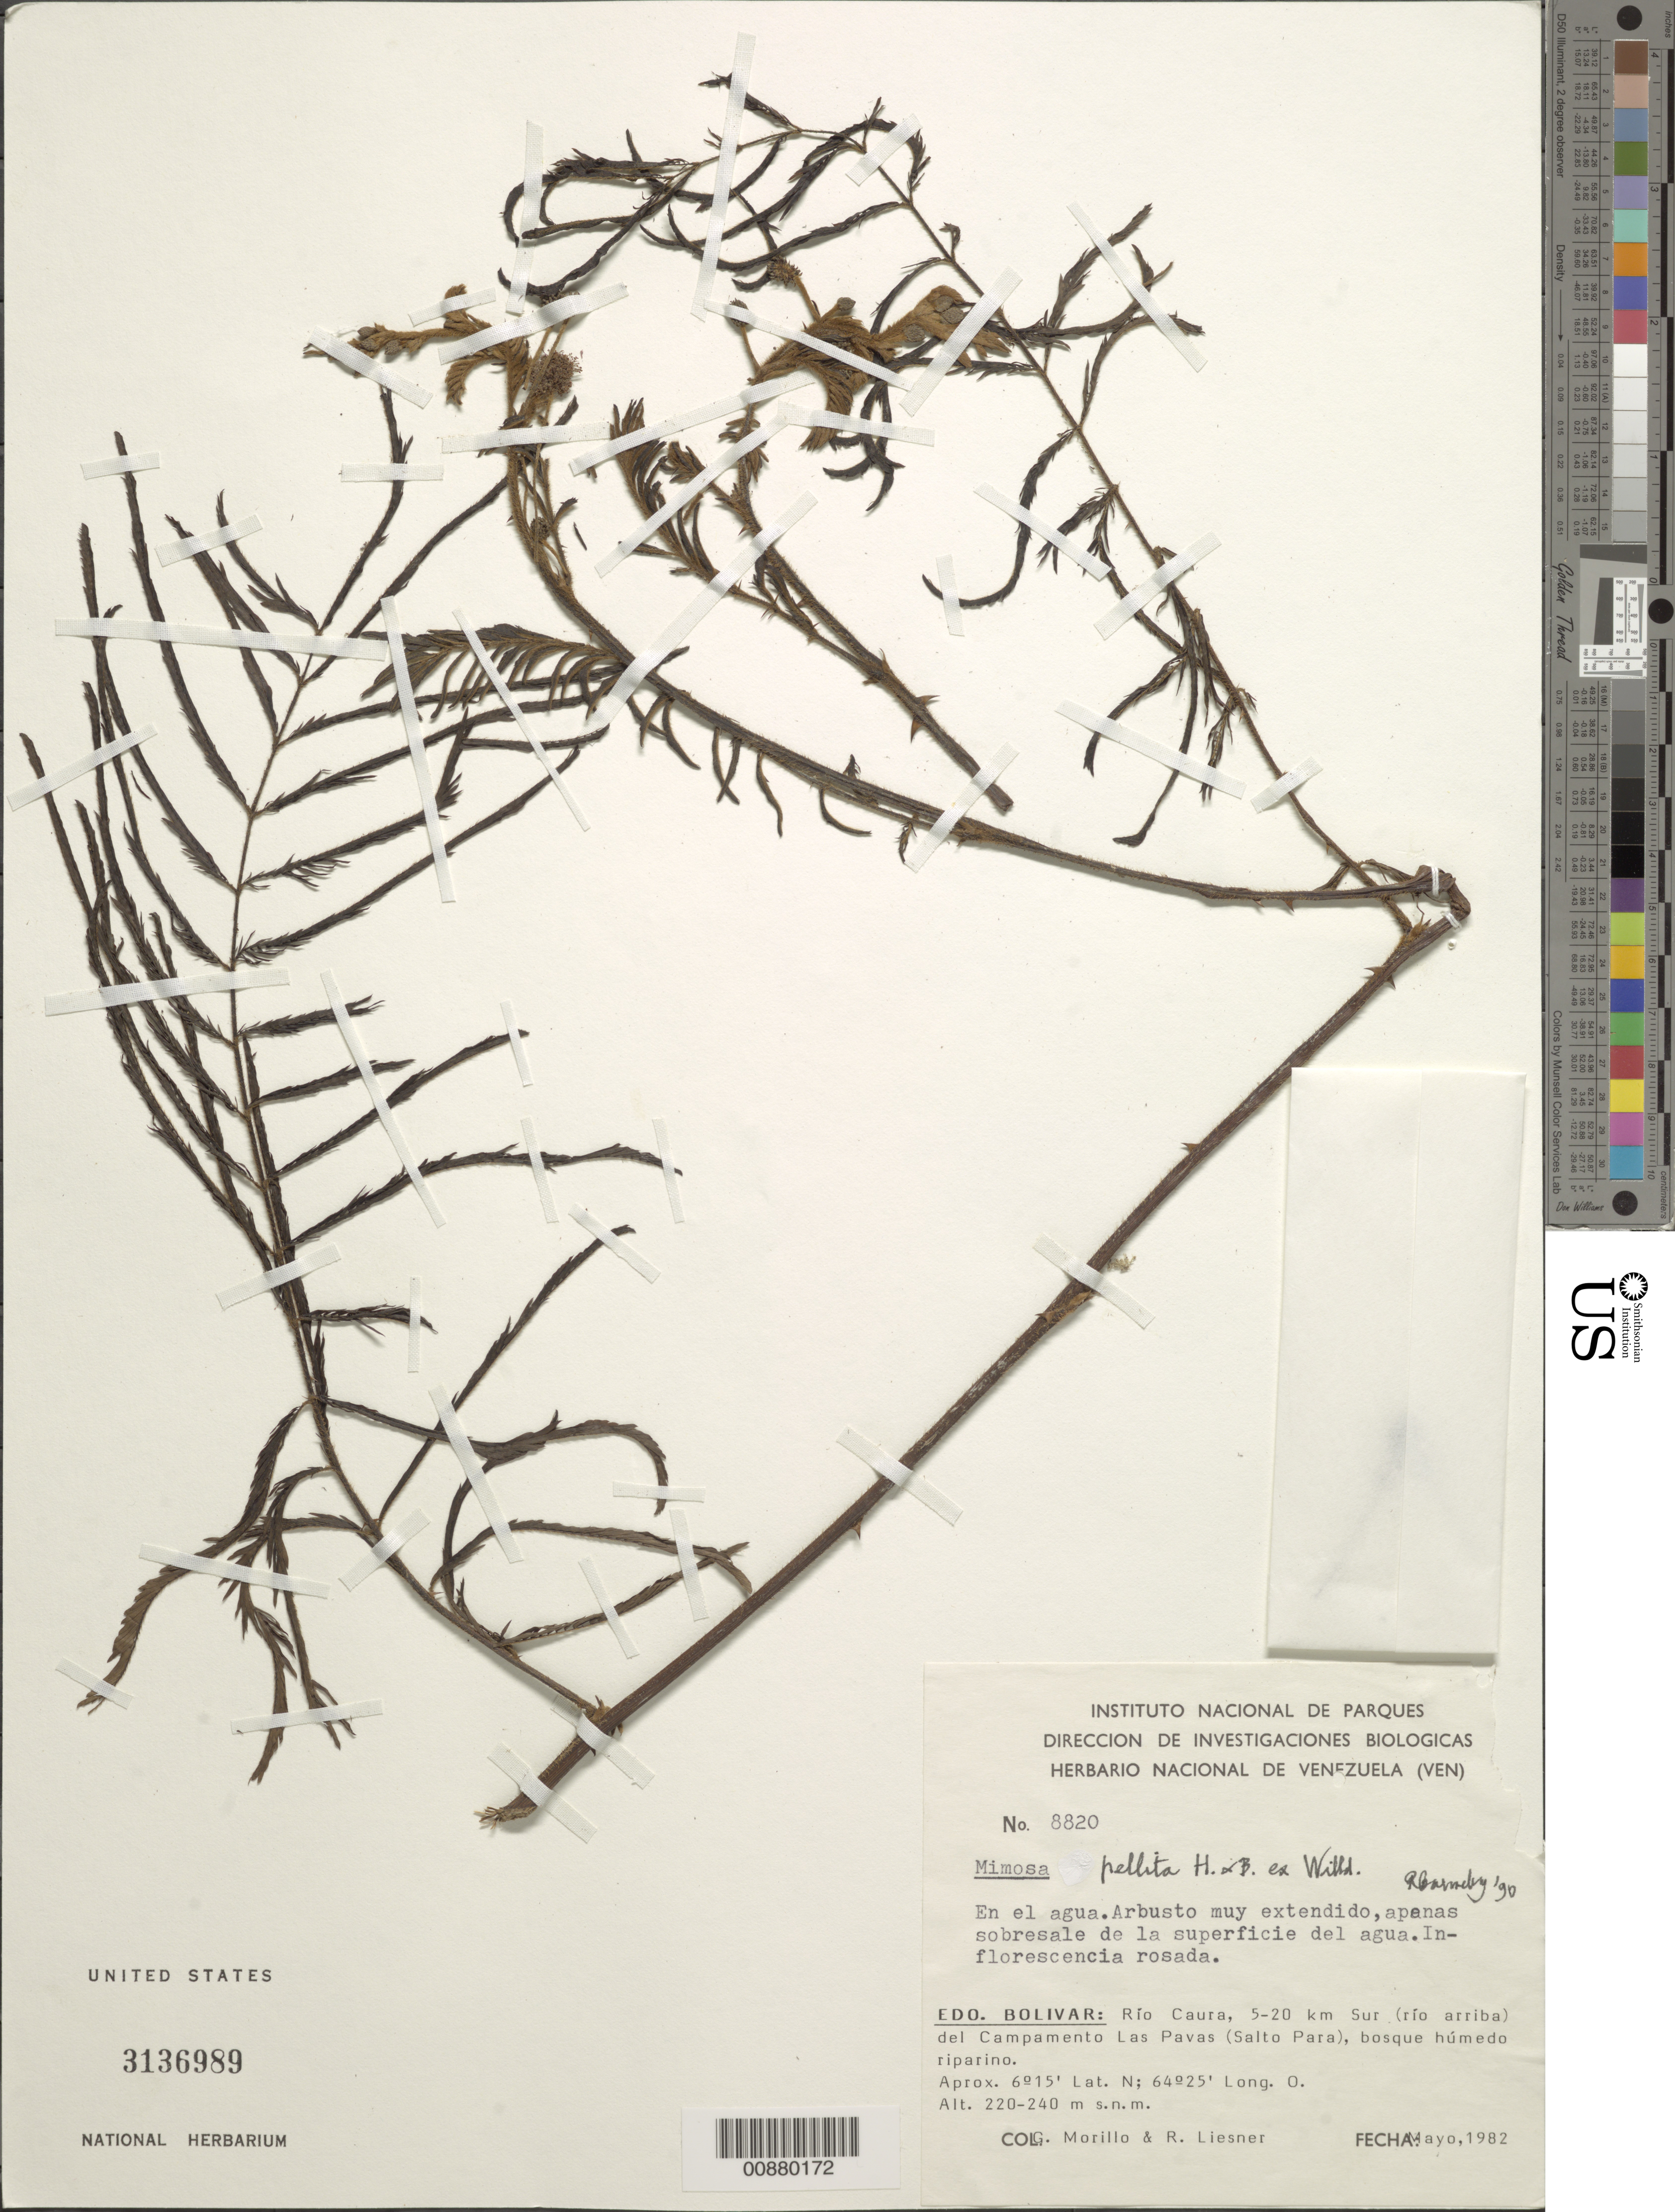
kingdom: Plantae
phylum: Tracheophyta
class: Magnoliopsida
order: Fabales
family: Fabaceae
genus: Mimosa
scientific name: Mimosa pellita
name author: Humb. & Bonpl. ex Willd.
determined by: Barneby, Rupert C., (NY)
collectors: G. Morillo & R. L. Liesner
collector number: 8820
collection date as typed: May-82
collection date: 1982-05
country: Venezuela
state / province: Bolívar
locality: Río Caura, 5-20 km Sur (río arriba) del Campamento Las Pavas (Salto Para)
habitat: Bosque húmedo riparino; en el agua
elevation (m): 220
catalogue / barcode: US 3136989